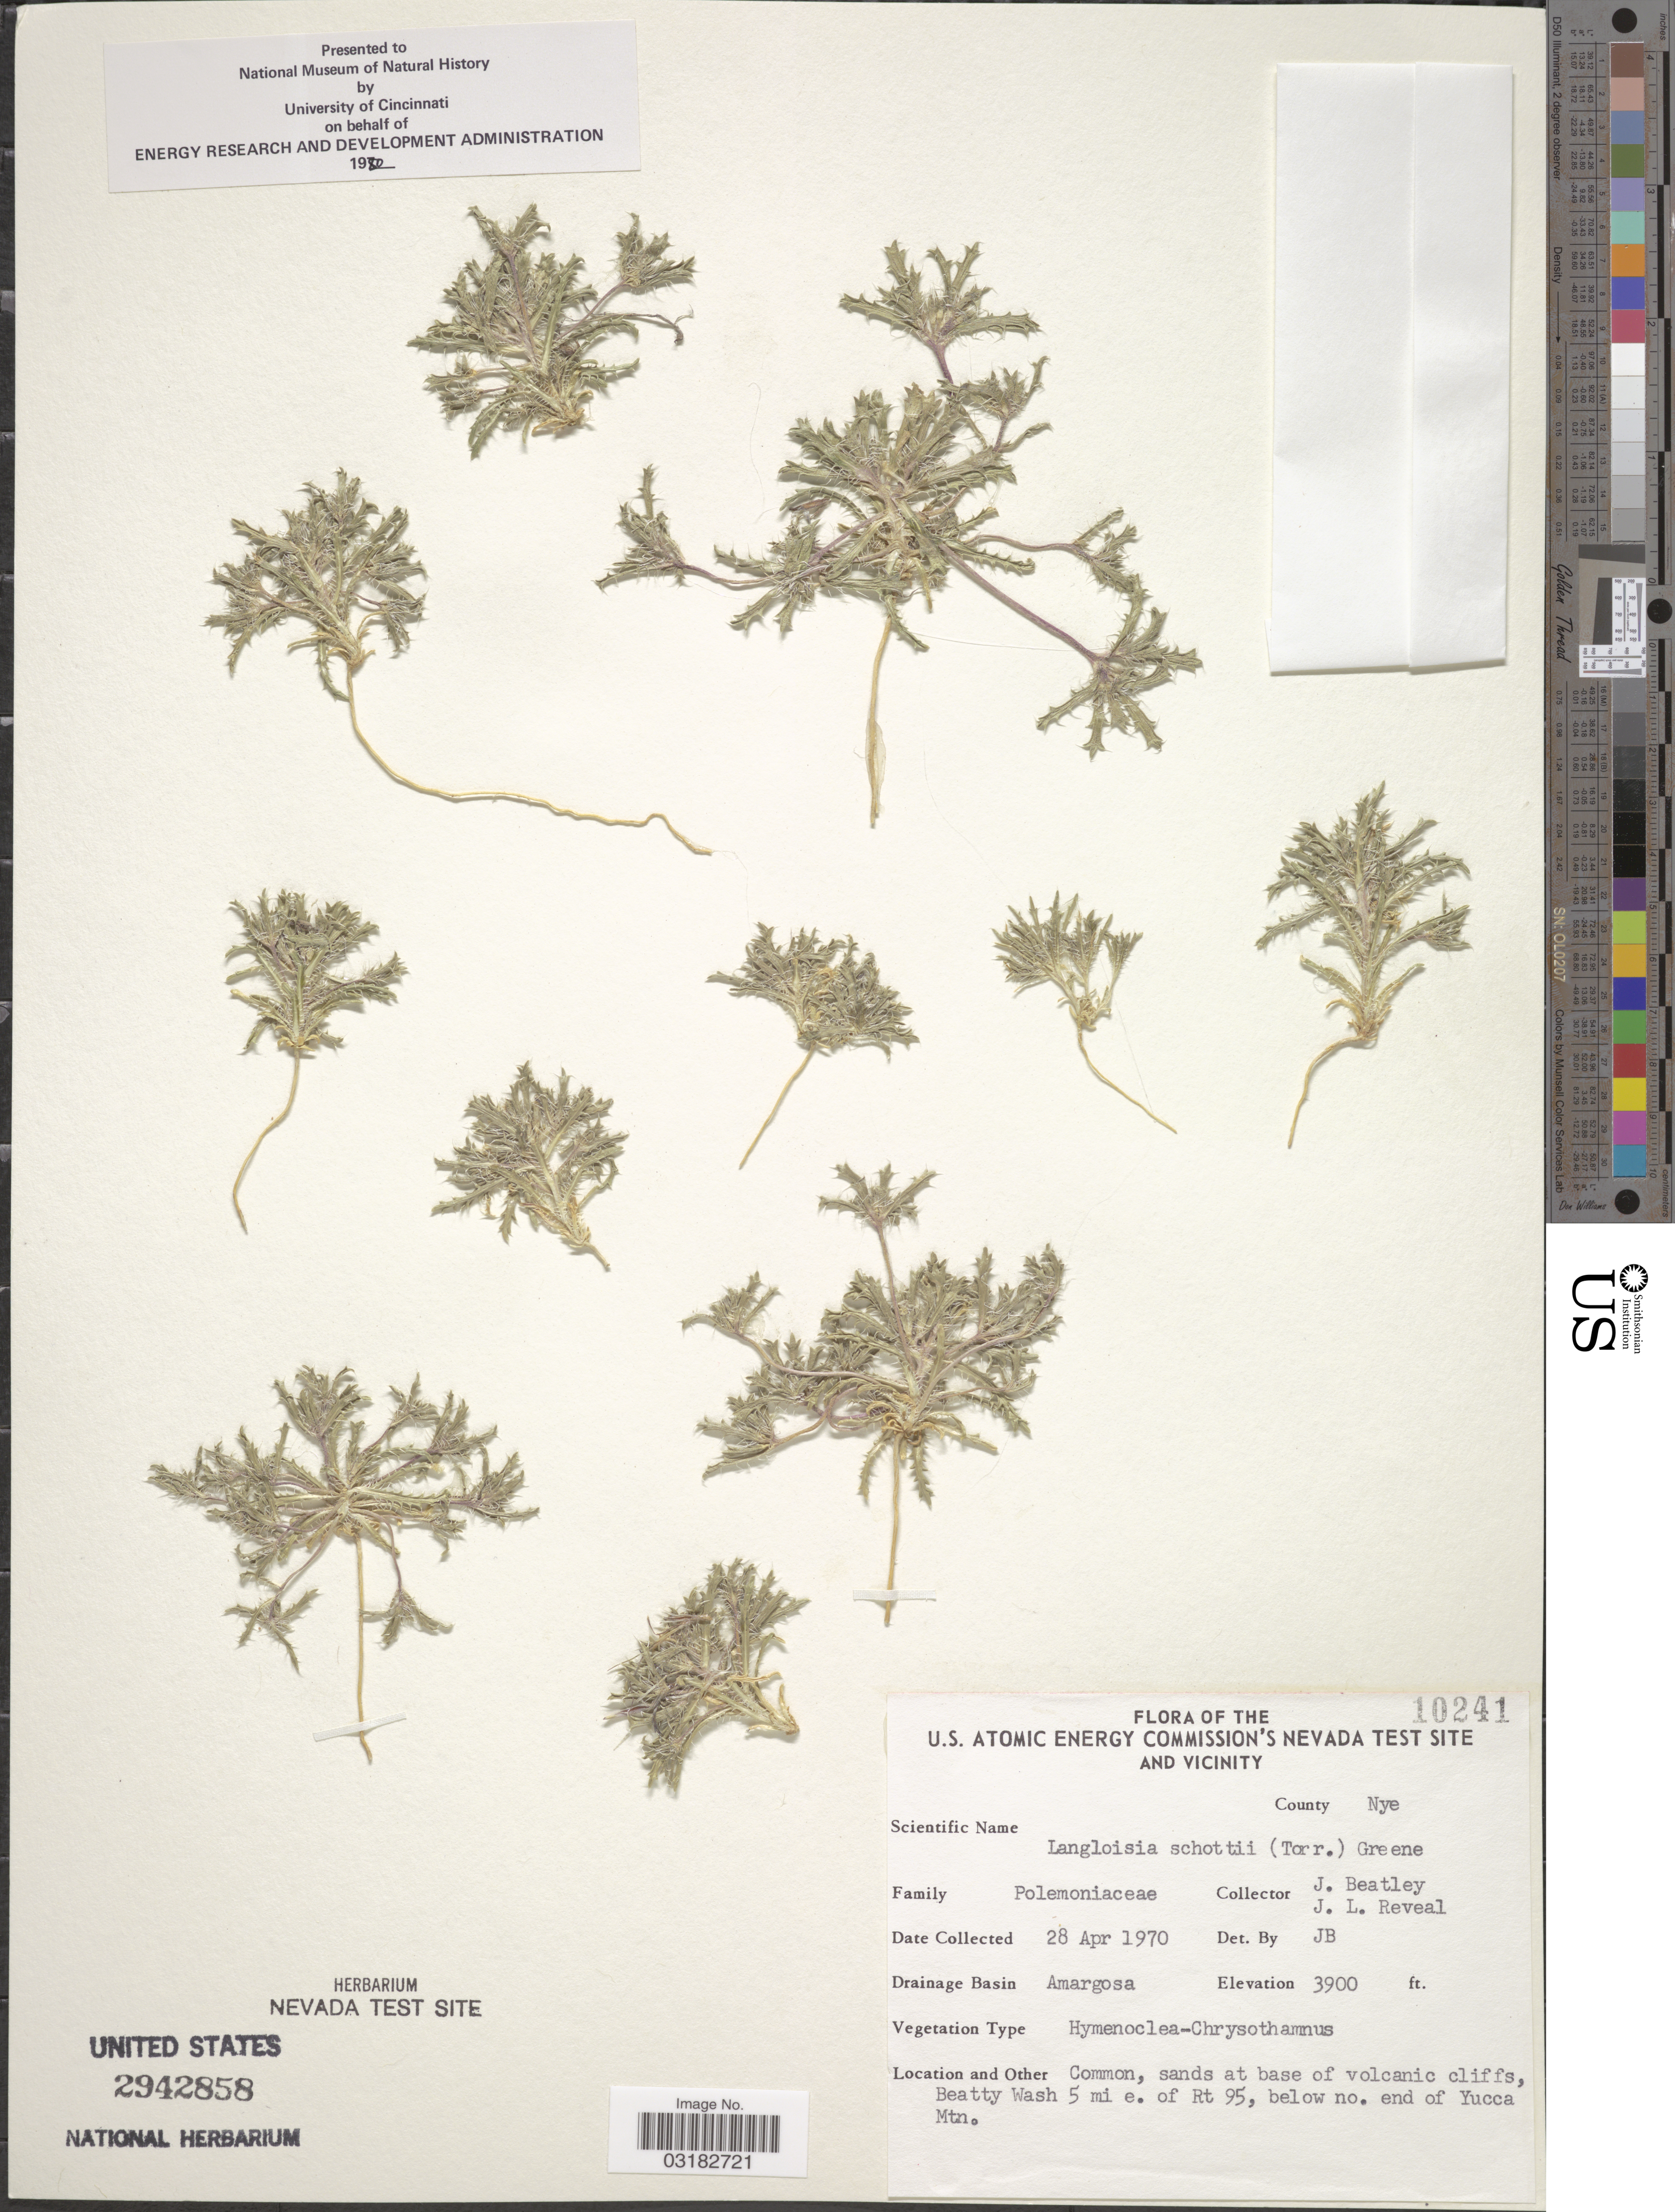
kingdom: Plantae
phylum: Tracheophyta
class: Magnoliopsida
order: Ericales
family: Polemoniaceae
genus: Loeseliastrum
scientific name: Loeseliastrum schottii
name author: (Torr.) Timbrook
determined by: Timbrook, S.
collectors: J. C. Beatley & J. L. Reveal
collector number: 10241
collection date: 1970-04-28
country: United States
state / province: Nevada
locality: U.S. Atomic Energy Commission's Nevada Test Site and vicinity. County Nye. Drainage Basin Amargosa. Common, sands at base of volcanic cliffs, Beatty Wash 5 mi e. of Rt 95, below no. of Yucca Mtn.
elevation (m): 1189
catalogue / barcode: US 2942858